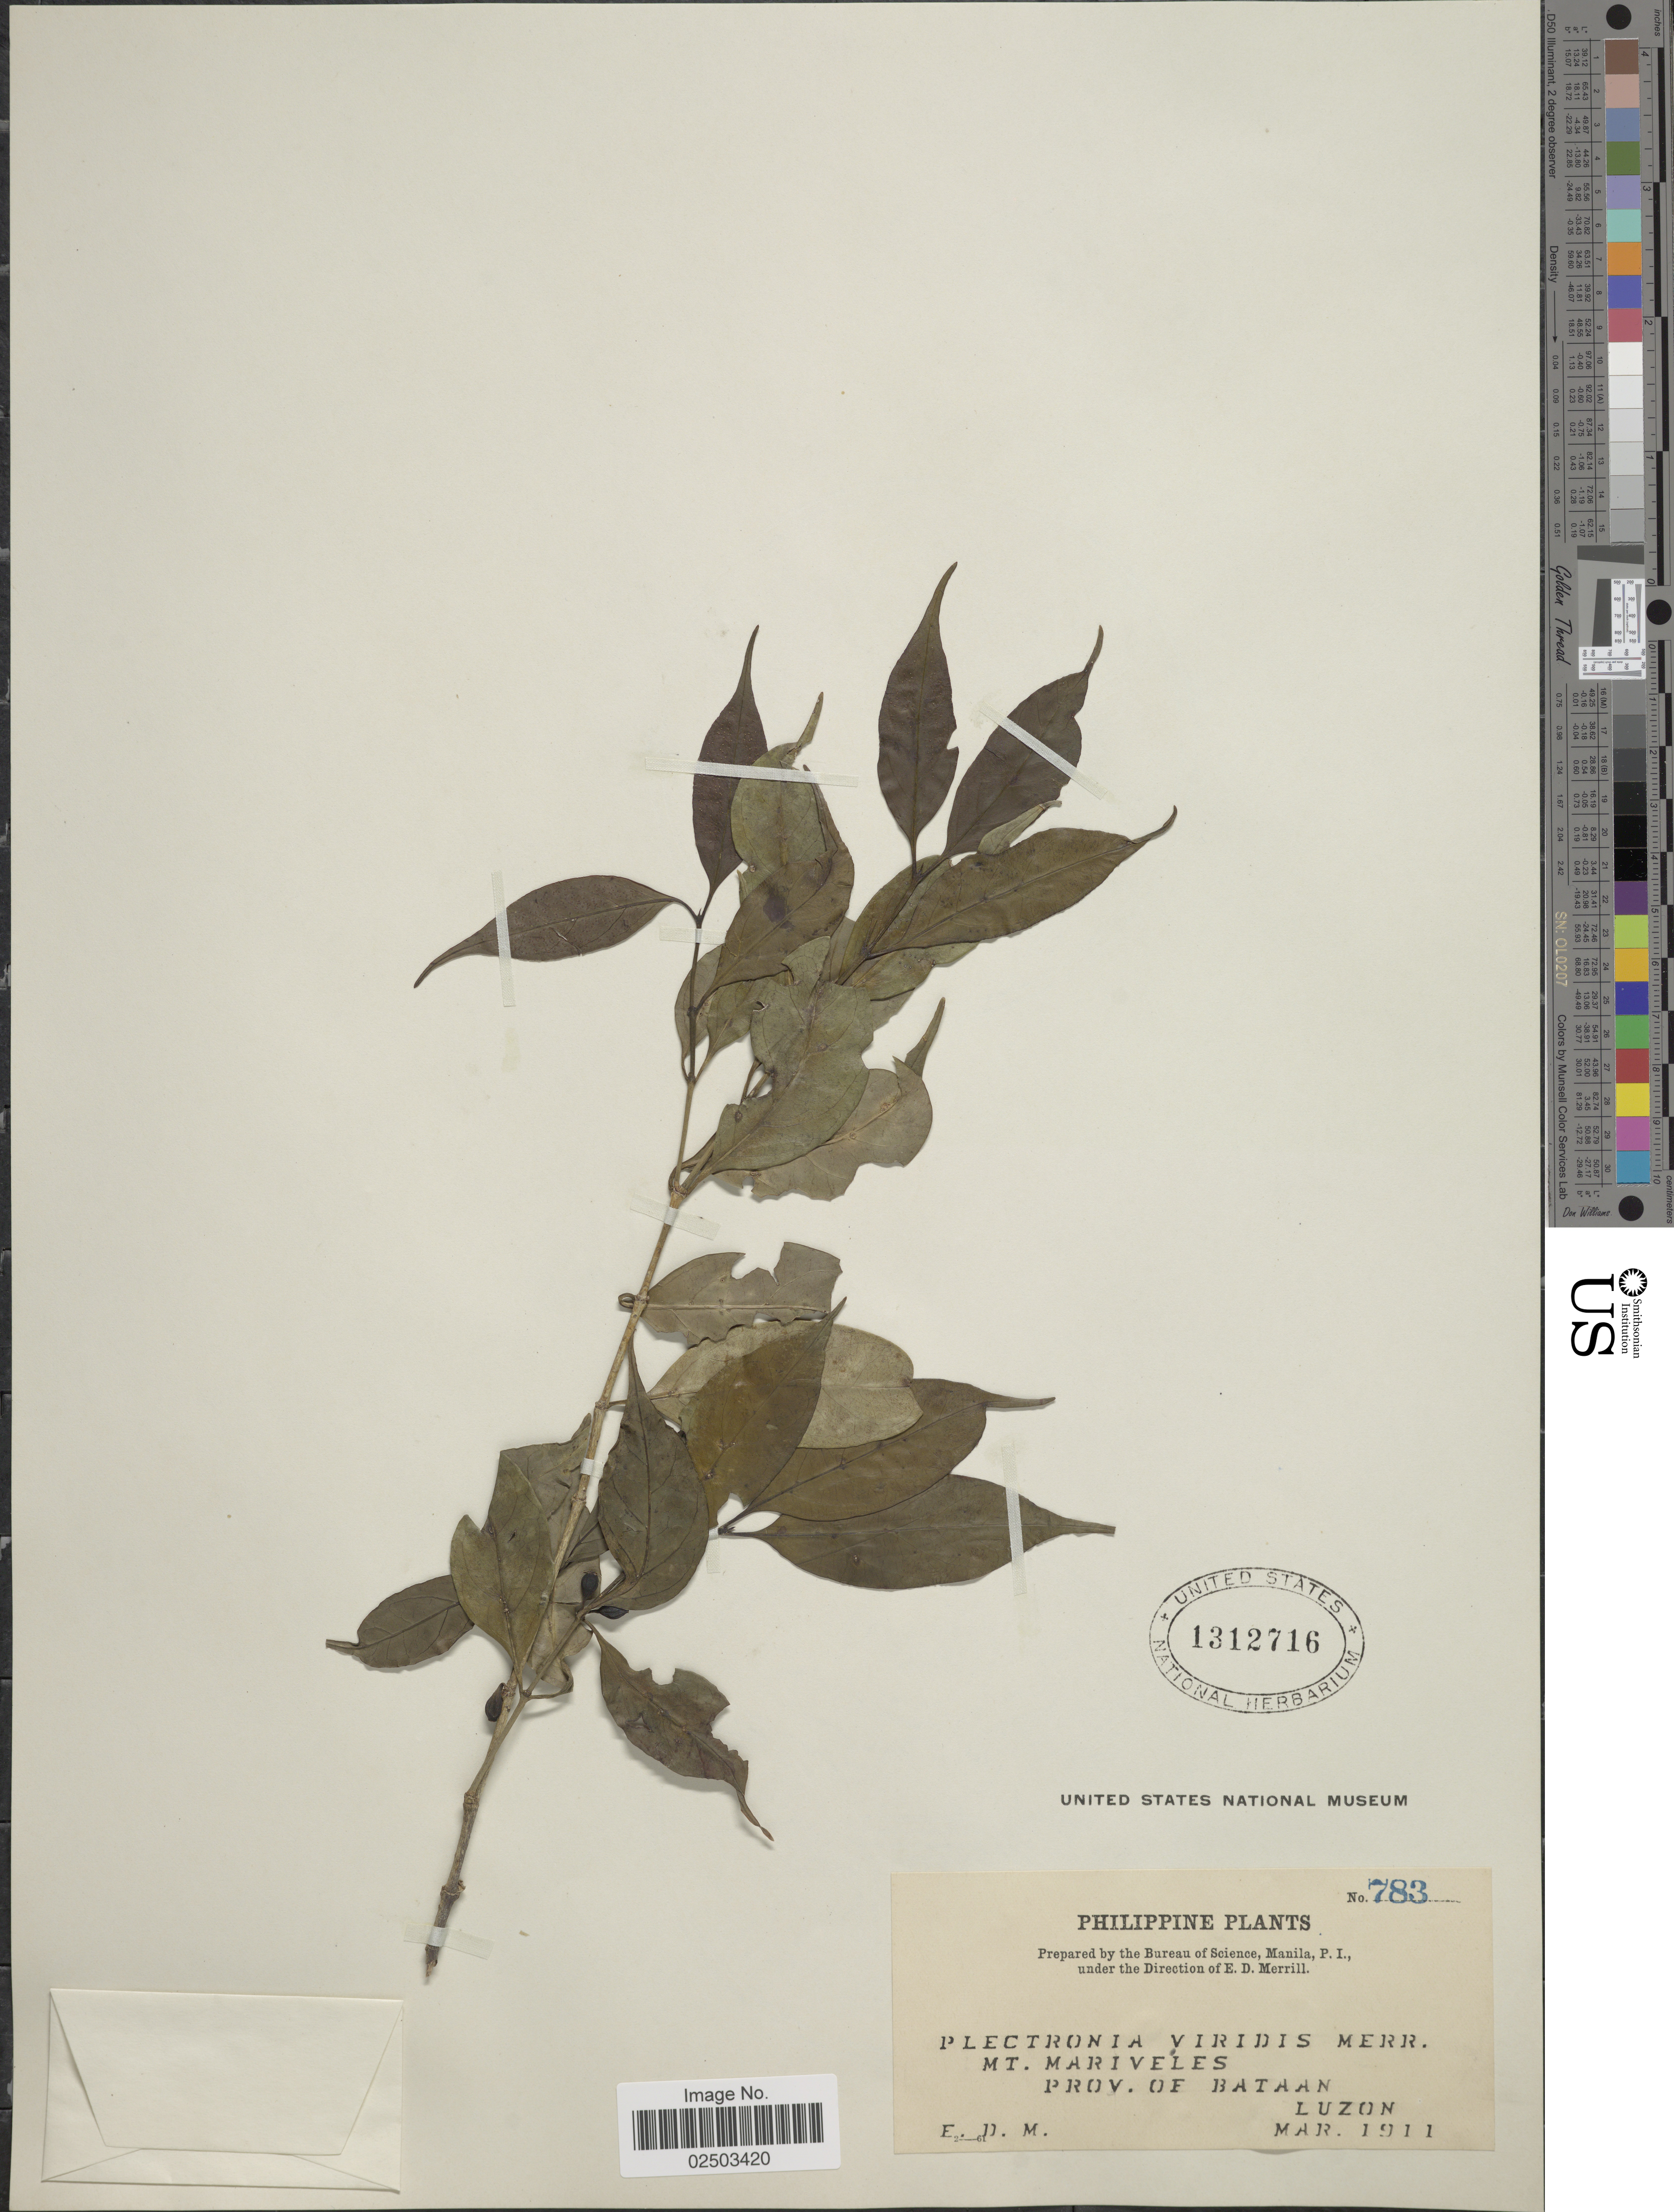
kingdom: Plantae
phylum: Tracheophyta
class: Magnoliopsida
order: Gentianales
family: Rubiaceae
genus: Canthium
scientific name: Canthium glandulosum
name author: (Blanco) Merr.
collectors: E. D. Merrill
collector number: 783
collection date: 1911-03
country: Philippines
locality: Mt. Mariveles, Prov. of Bataan, Luzon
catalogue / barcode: US 1312716